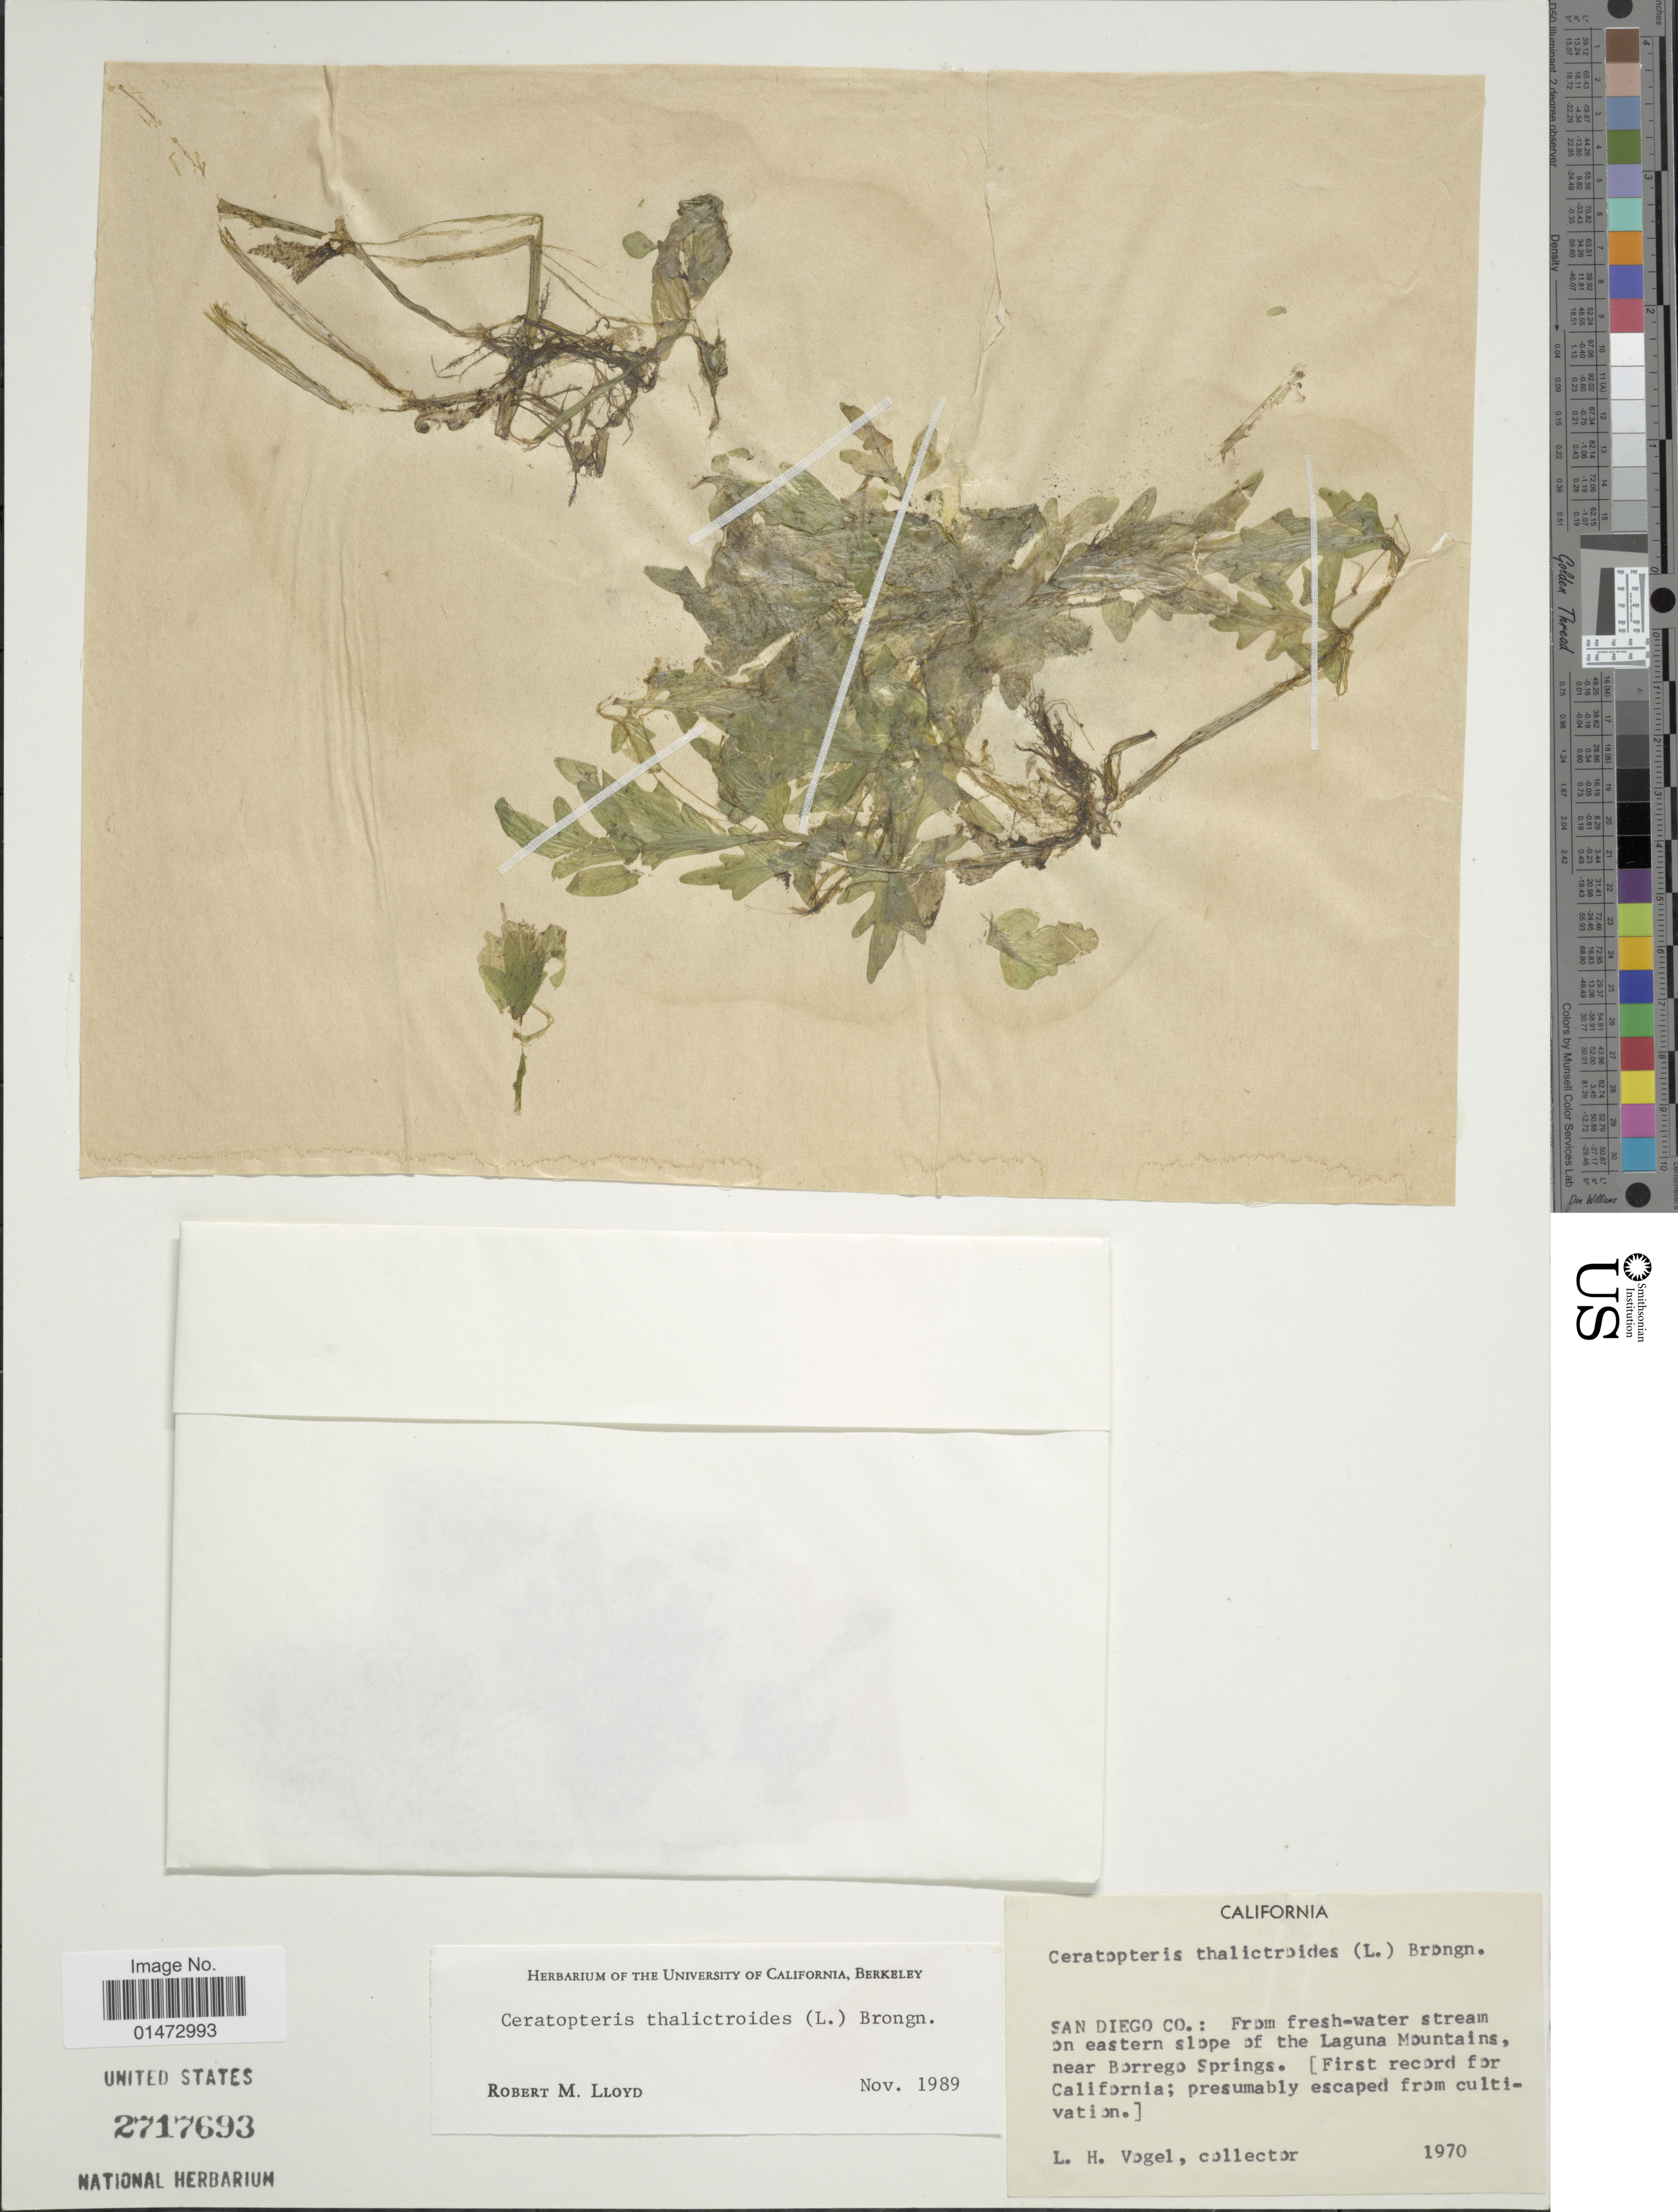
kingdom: Plantae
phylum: Tracheophyta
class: Polypodiopsida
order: Polypodiales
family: Pteridaceae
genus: Ceratopteris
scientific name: Ceratopteris thalictroides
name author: (L.) Brongn.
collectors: L. H. Vogel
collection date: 1970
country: United States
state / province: California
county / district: San Diego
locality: San Diego Co.: From fresh-water stream on eastern slope of the Laguna Mountains, near Borrego Springs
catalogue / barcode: US 2717693